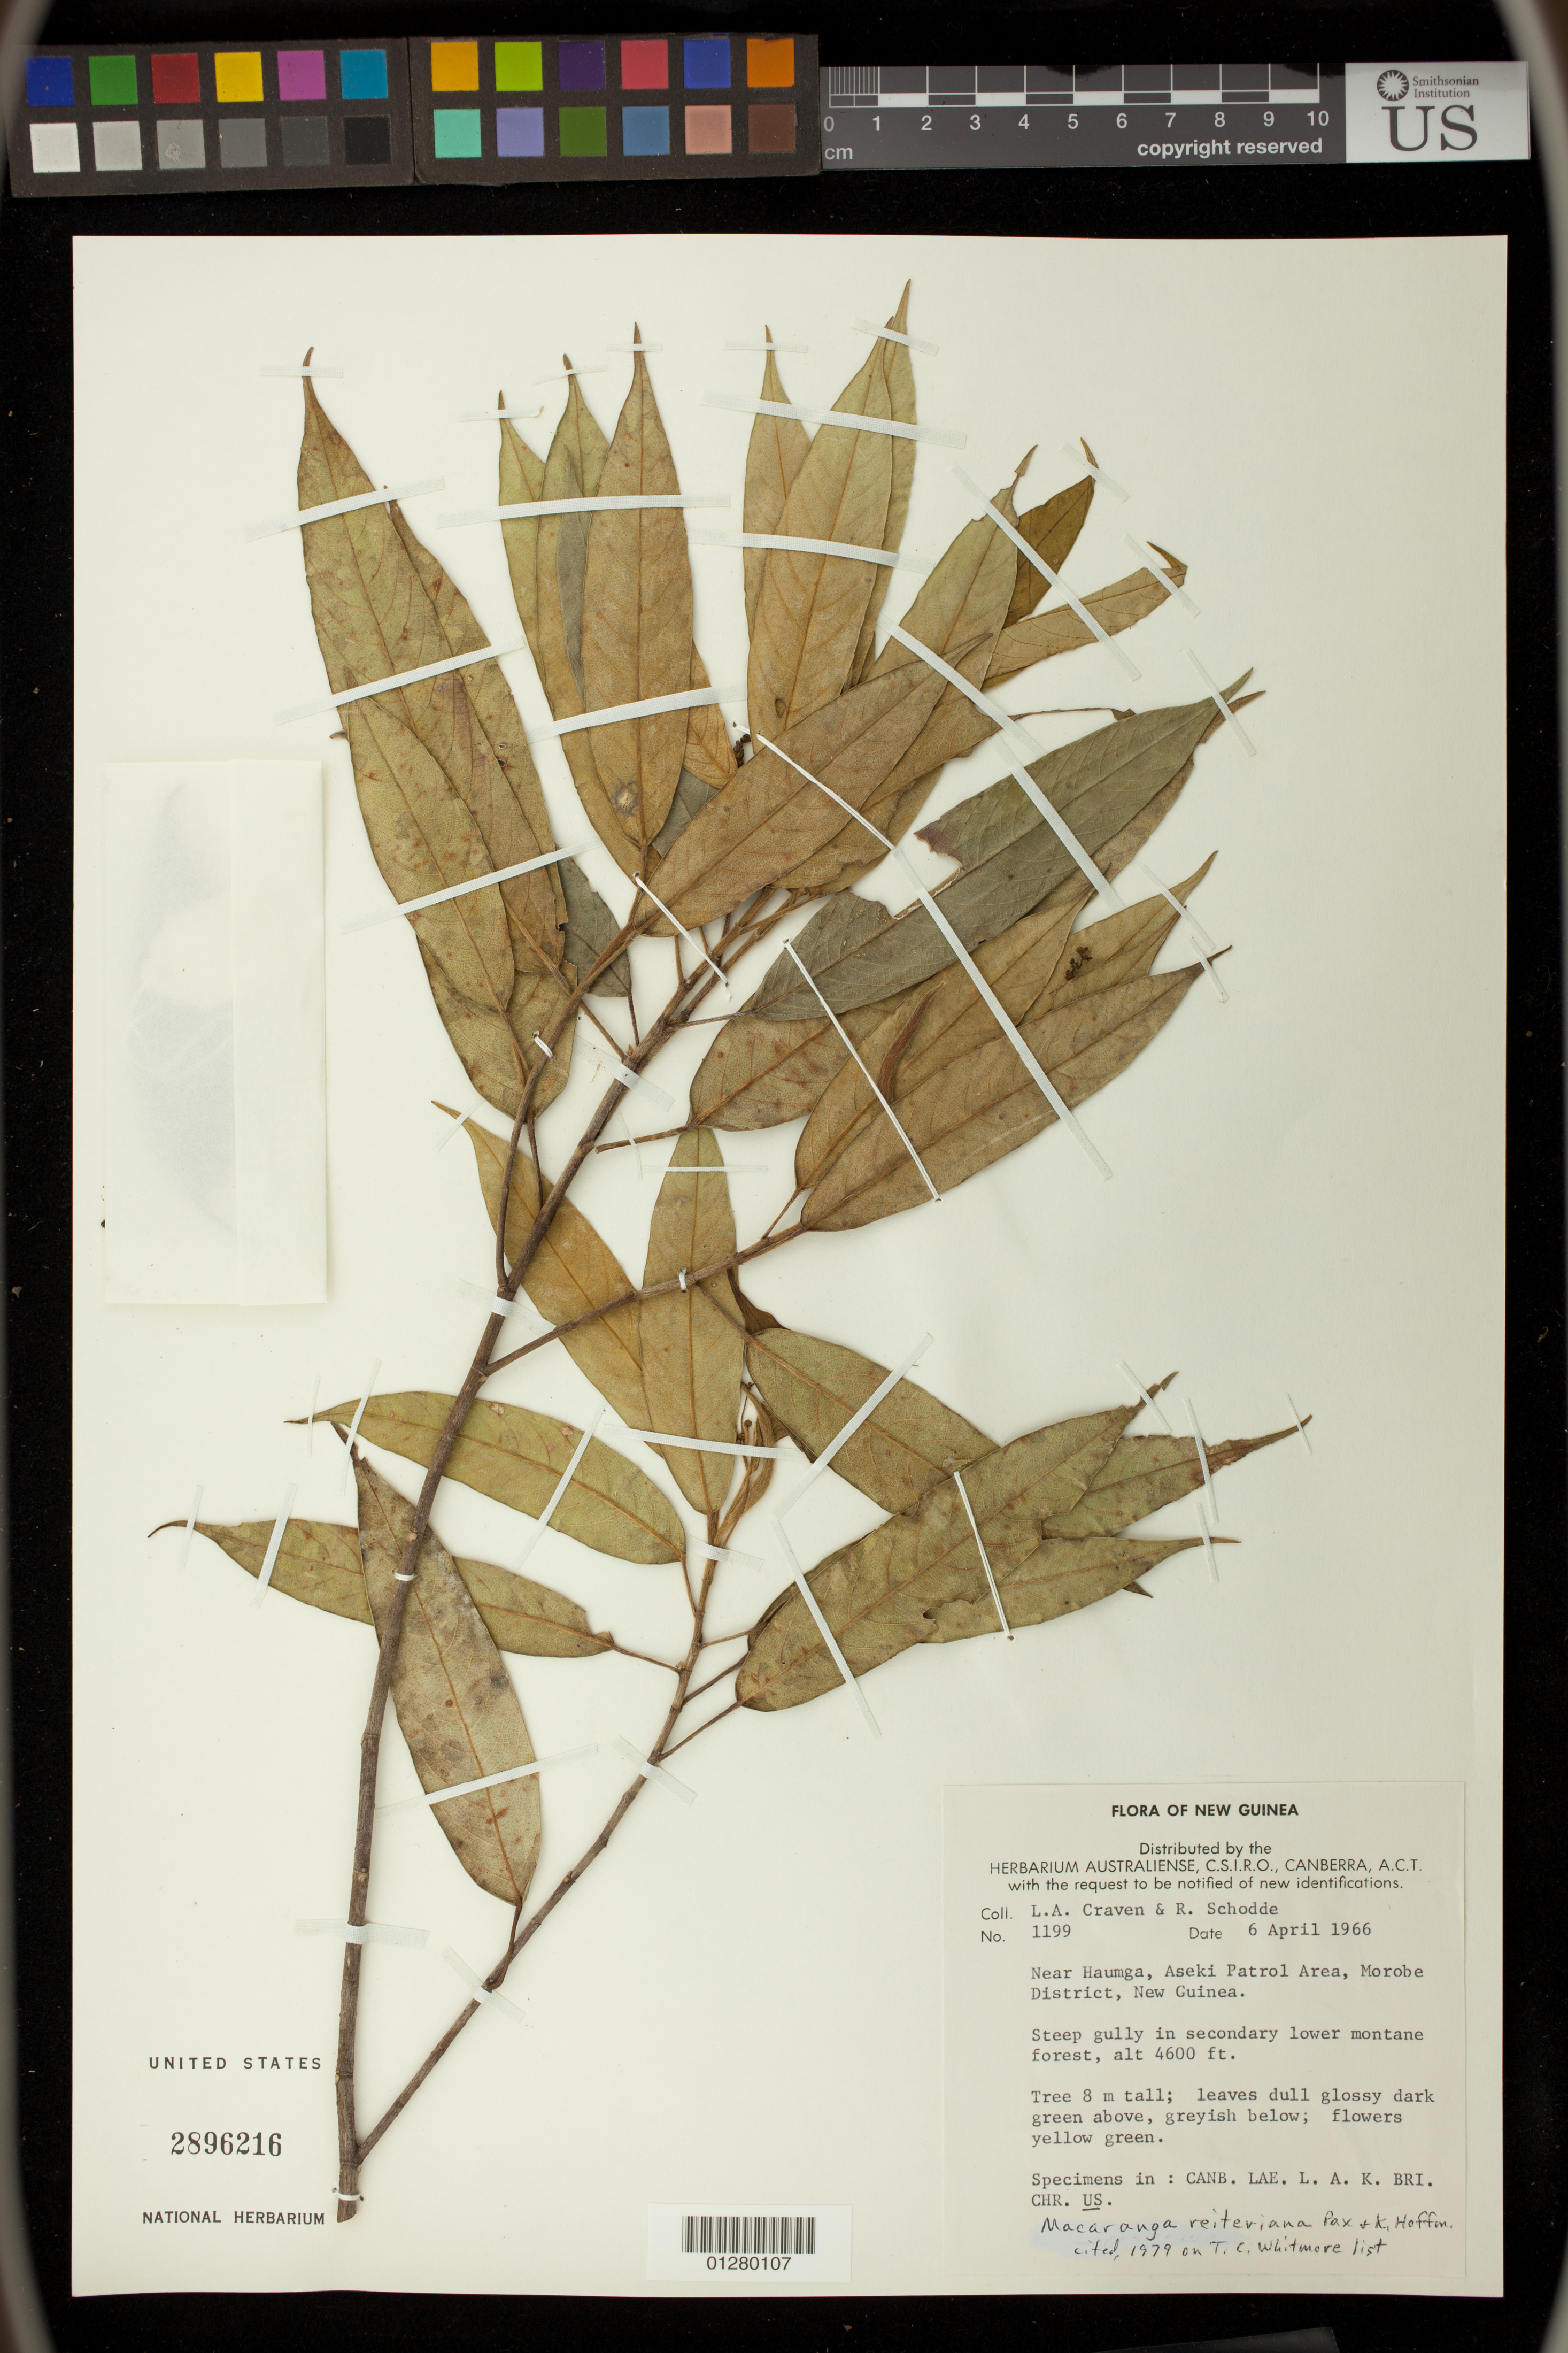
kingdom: Plantae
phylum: Tracheophyta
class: Magnoliopsida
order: Malpighiales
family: Euphorbiaceae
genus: Macaranga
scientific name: Macaranga reiteriana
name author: Pax & K. Hoffm.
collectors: L. A. Craven & R. Schodde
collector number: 1199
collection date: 1966-04-06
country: Papua New Guinea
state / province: Morobe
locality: Near Haumga, Aseki Patrol Area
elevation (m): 1402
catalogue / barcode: US 2896216